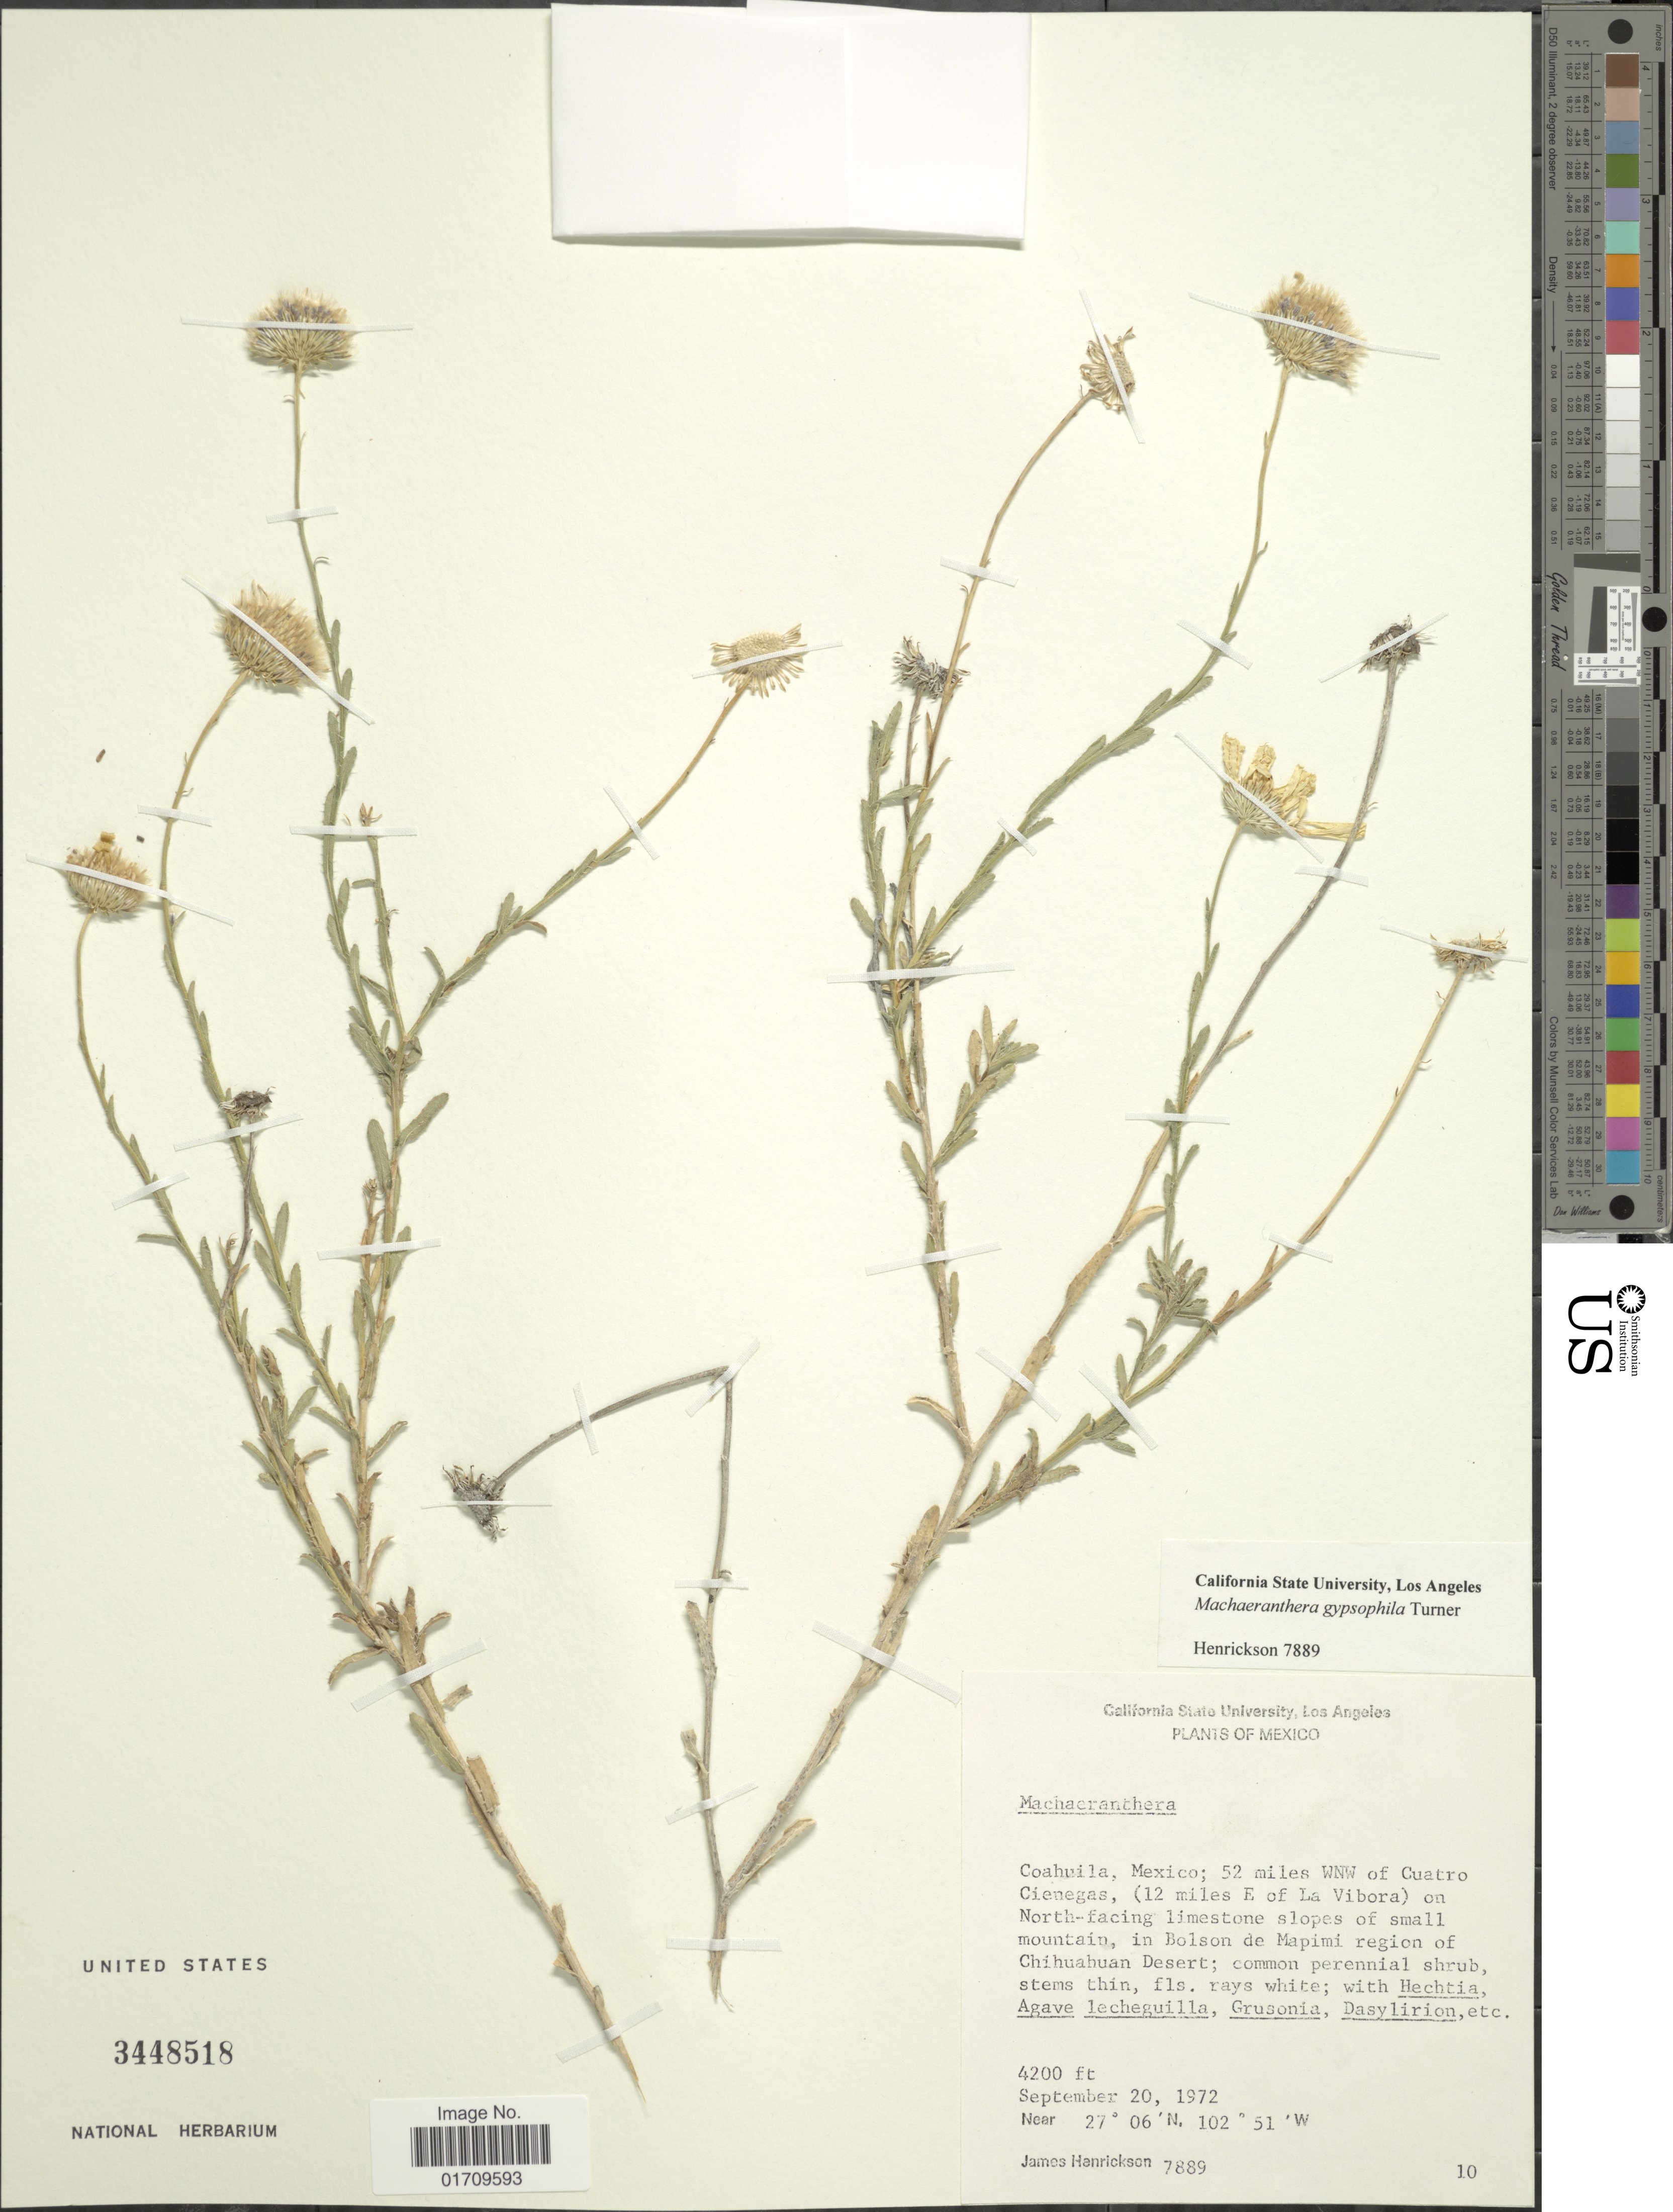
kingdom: Plantae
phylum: Tracheophyta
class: Magnoliopsida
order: Asterales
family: Asteraceae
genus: Machaeranthera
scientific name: Machaeranthera gypsophila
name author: B.L. Turner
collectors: J. Henrickson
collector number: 10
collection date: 1972-09-20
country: Mexico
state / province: Coahuila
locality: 52 miles WNW of Cuatro Cienegas (12 miles E of La Vibora), in Bolson de Mapimi region of Chihuahuan Desert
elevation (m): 1280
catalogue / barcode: US 3448518